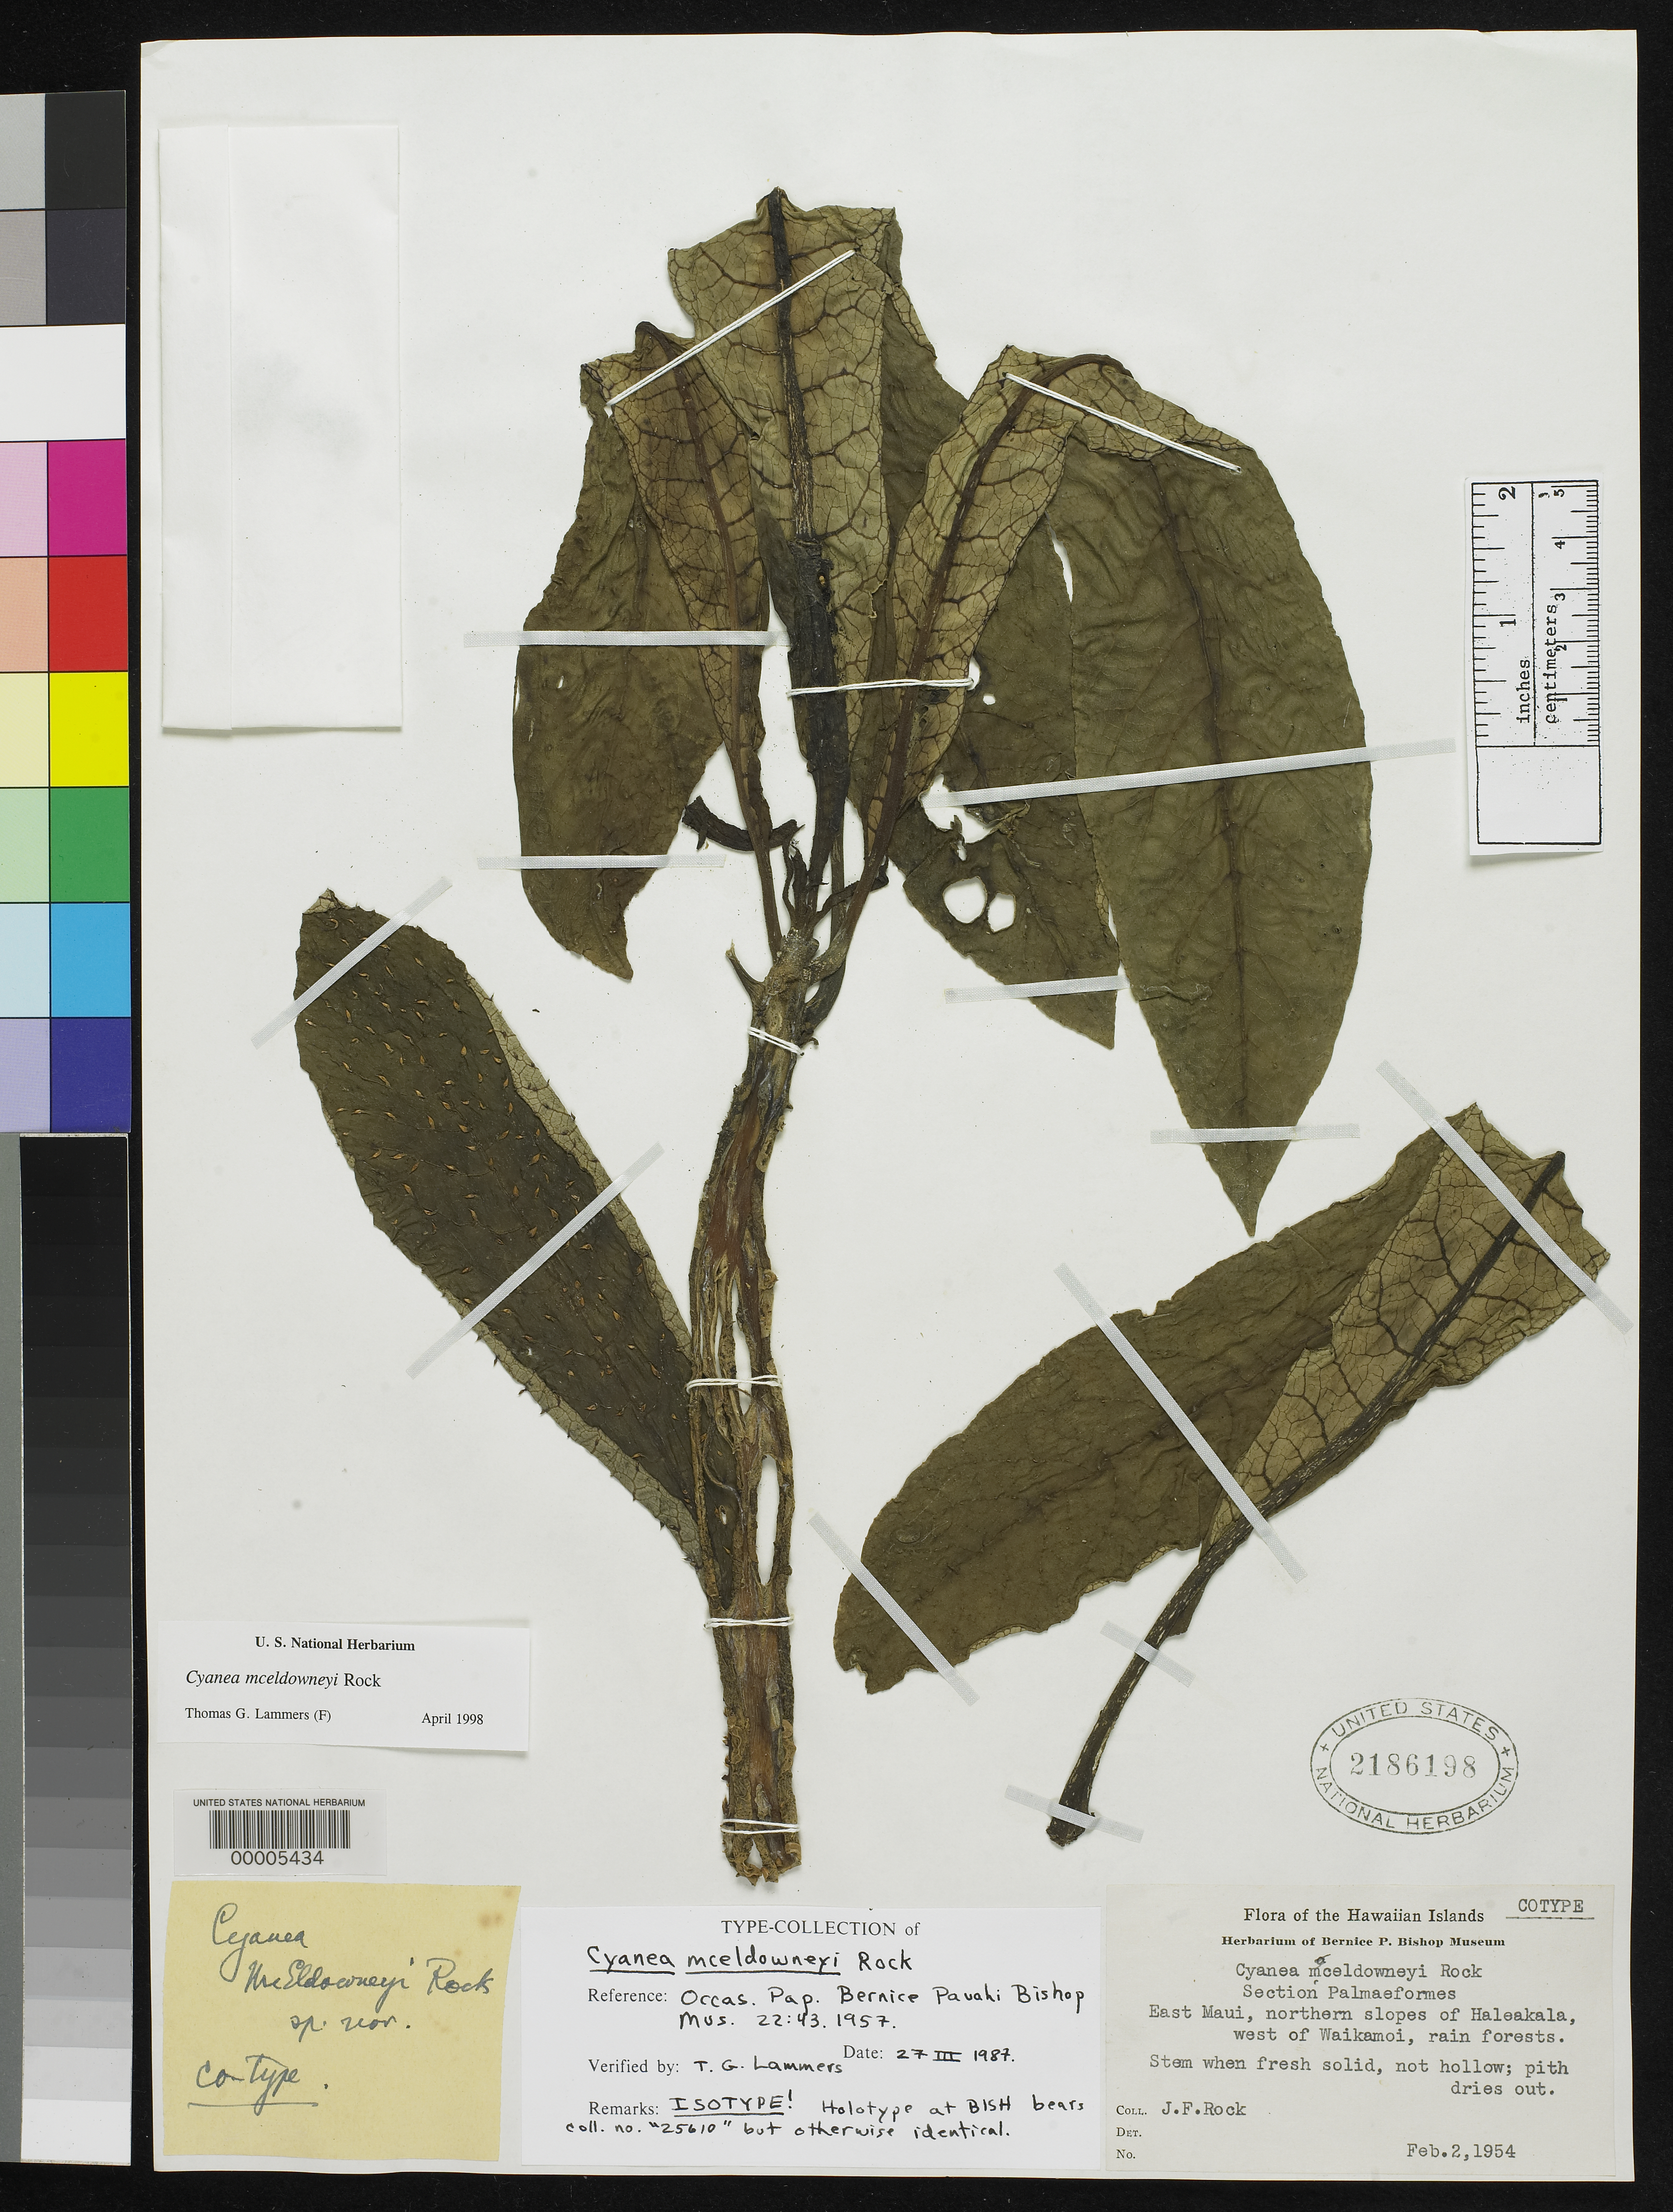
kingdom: Plantae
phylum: Tracheophyta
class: Magnoliopsida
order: Asterales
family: Campanulaceae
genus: Cyanea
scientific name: Cyanea mceldowneyi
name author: Rock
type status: Isotype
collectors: J. F. Rock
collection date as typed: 02 Feb 1954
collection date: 1954-02-02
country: United States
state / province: Hawaii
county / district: Maui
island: Maui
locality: Northern slopes of Haleakala, W of Waikamoi, rain forests.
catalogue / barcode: US 2186198